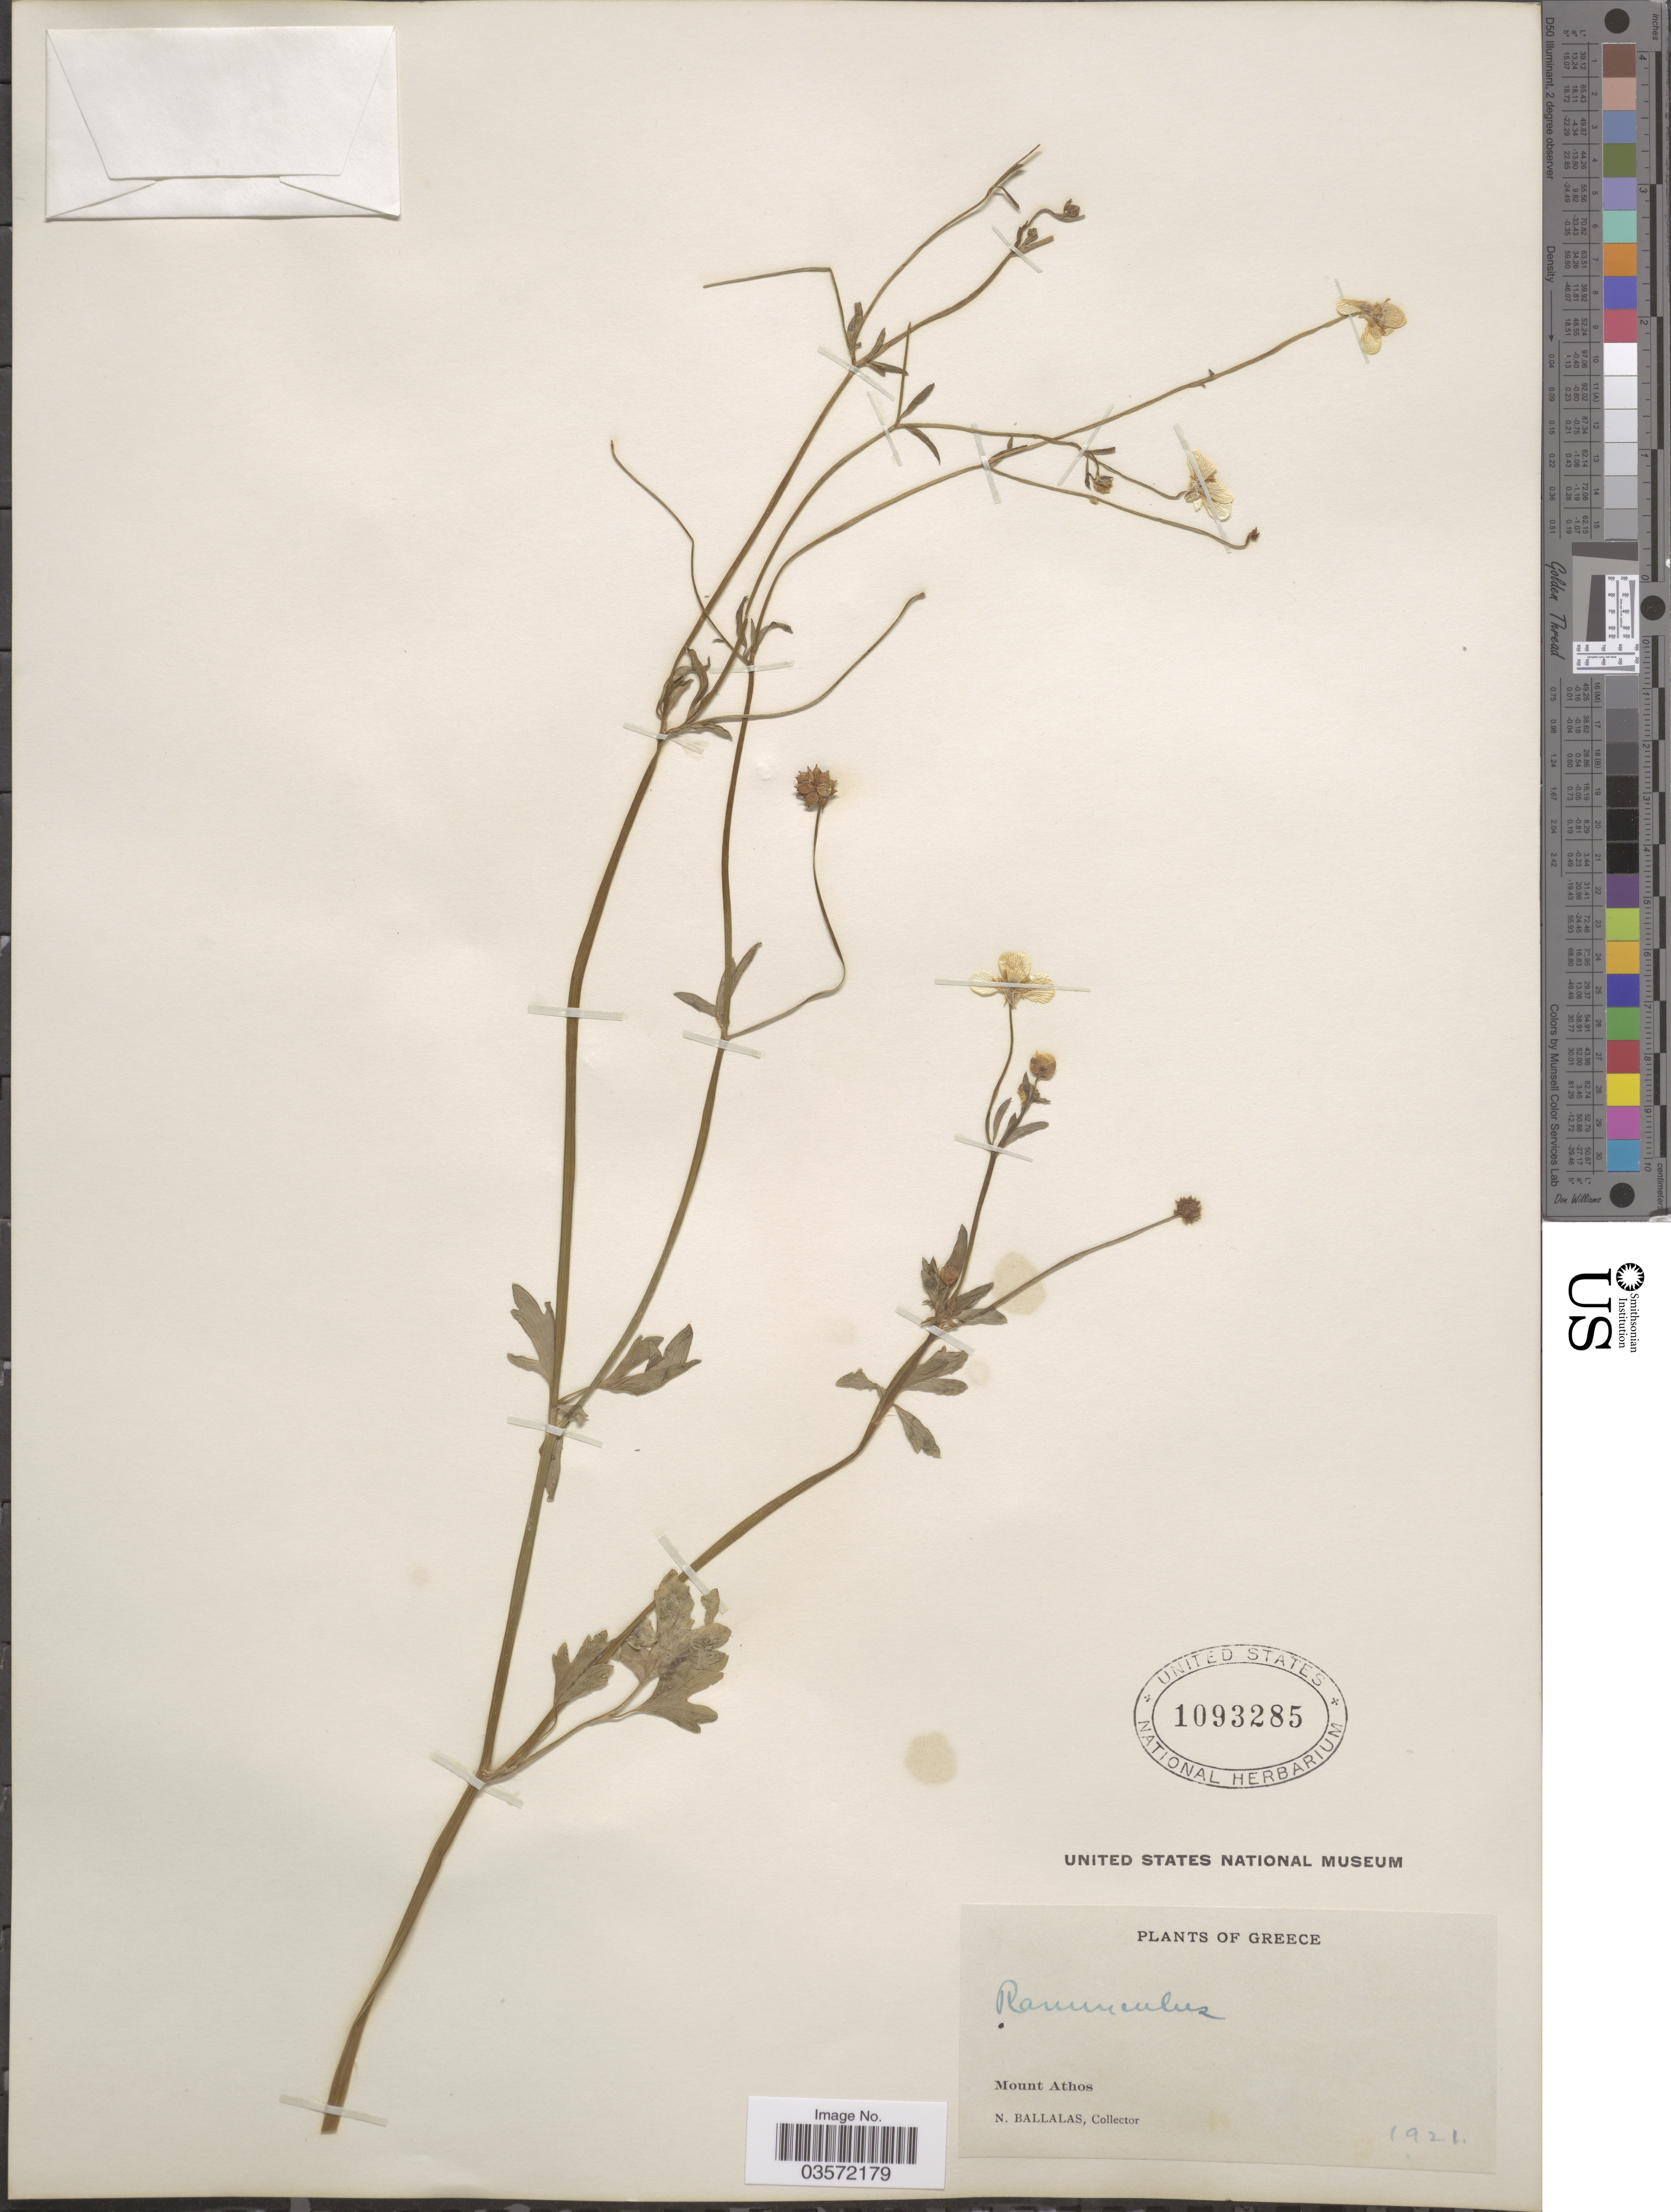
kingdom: Plantae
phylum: Tracheophyta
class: Magnoliopsida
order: Ranunculales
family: Ranunculaceae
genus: Ranunculus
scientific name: Ranunculus sp.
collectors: N. Ballalas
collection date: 1921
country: Greece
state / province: Mount Athoa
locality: Mount Athos.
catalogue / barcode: US 1093285